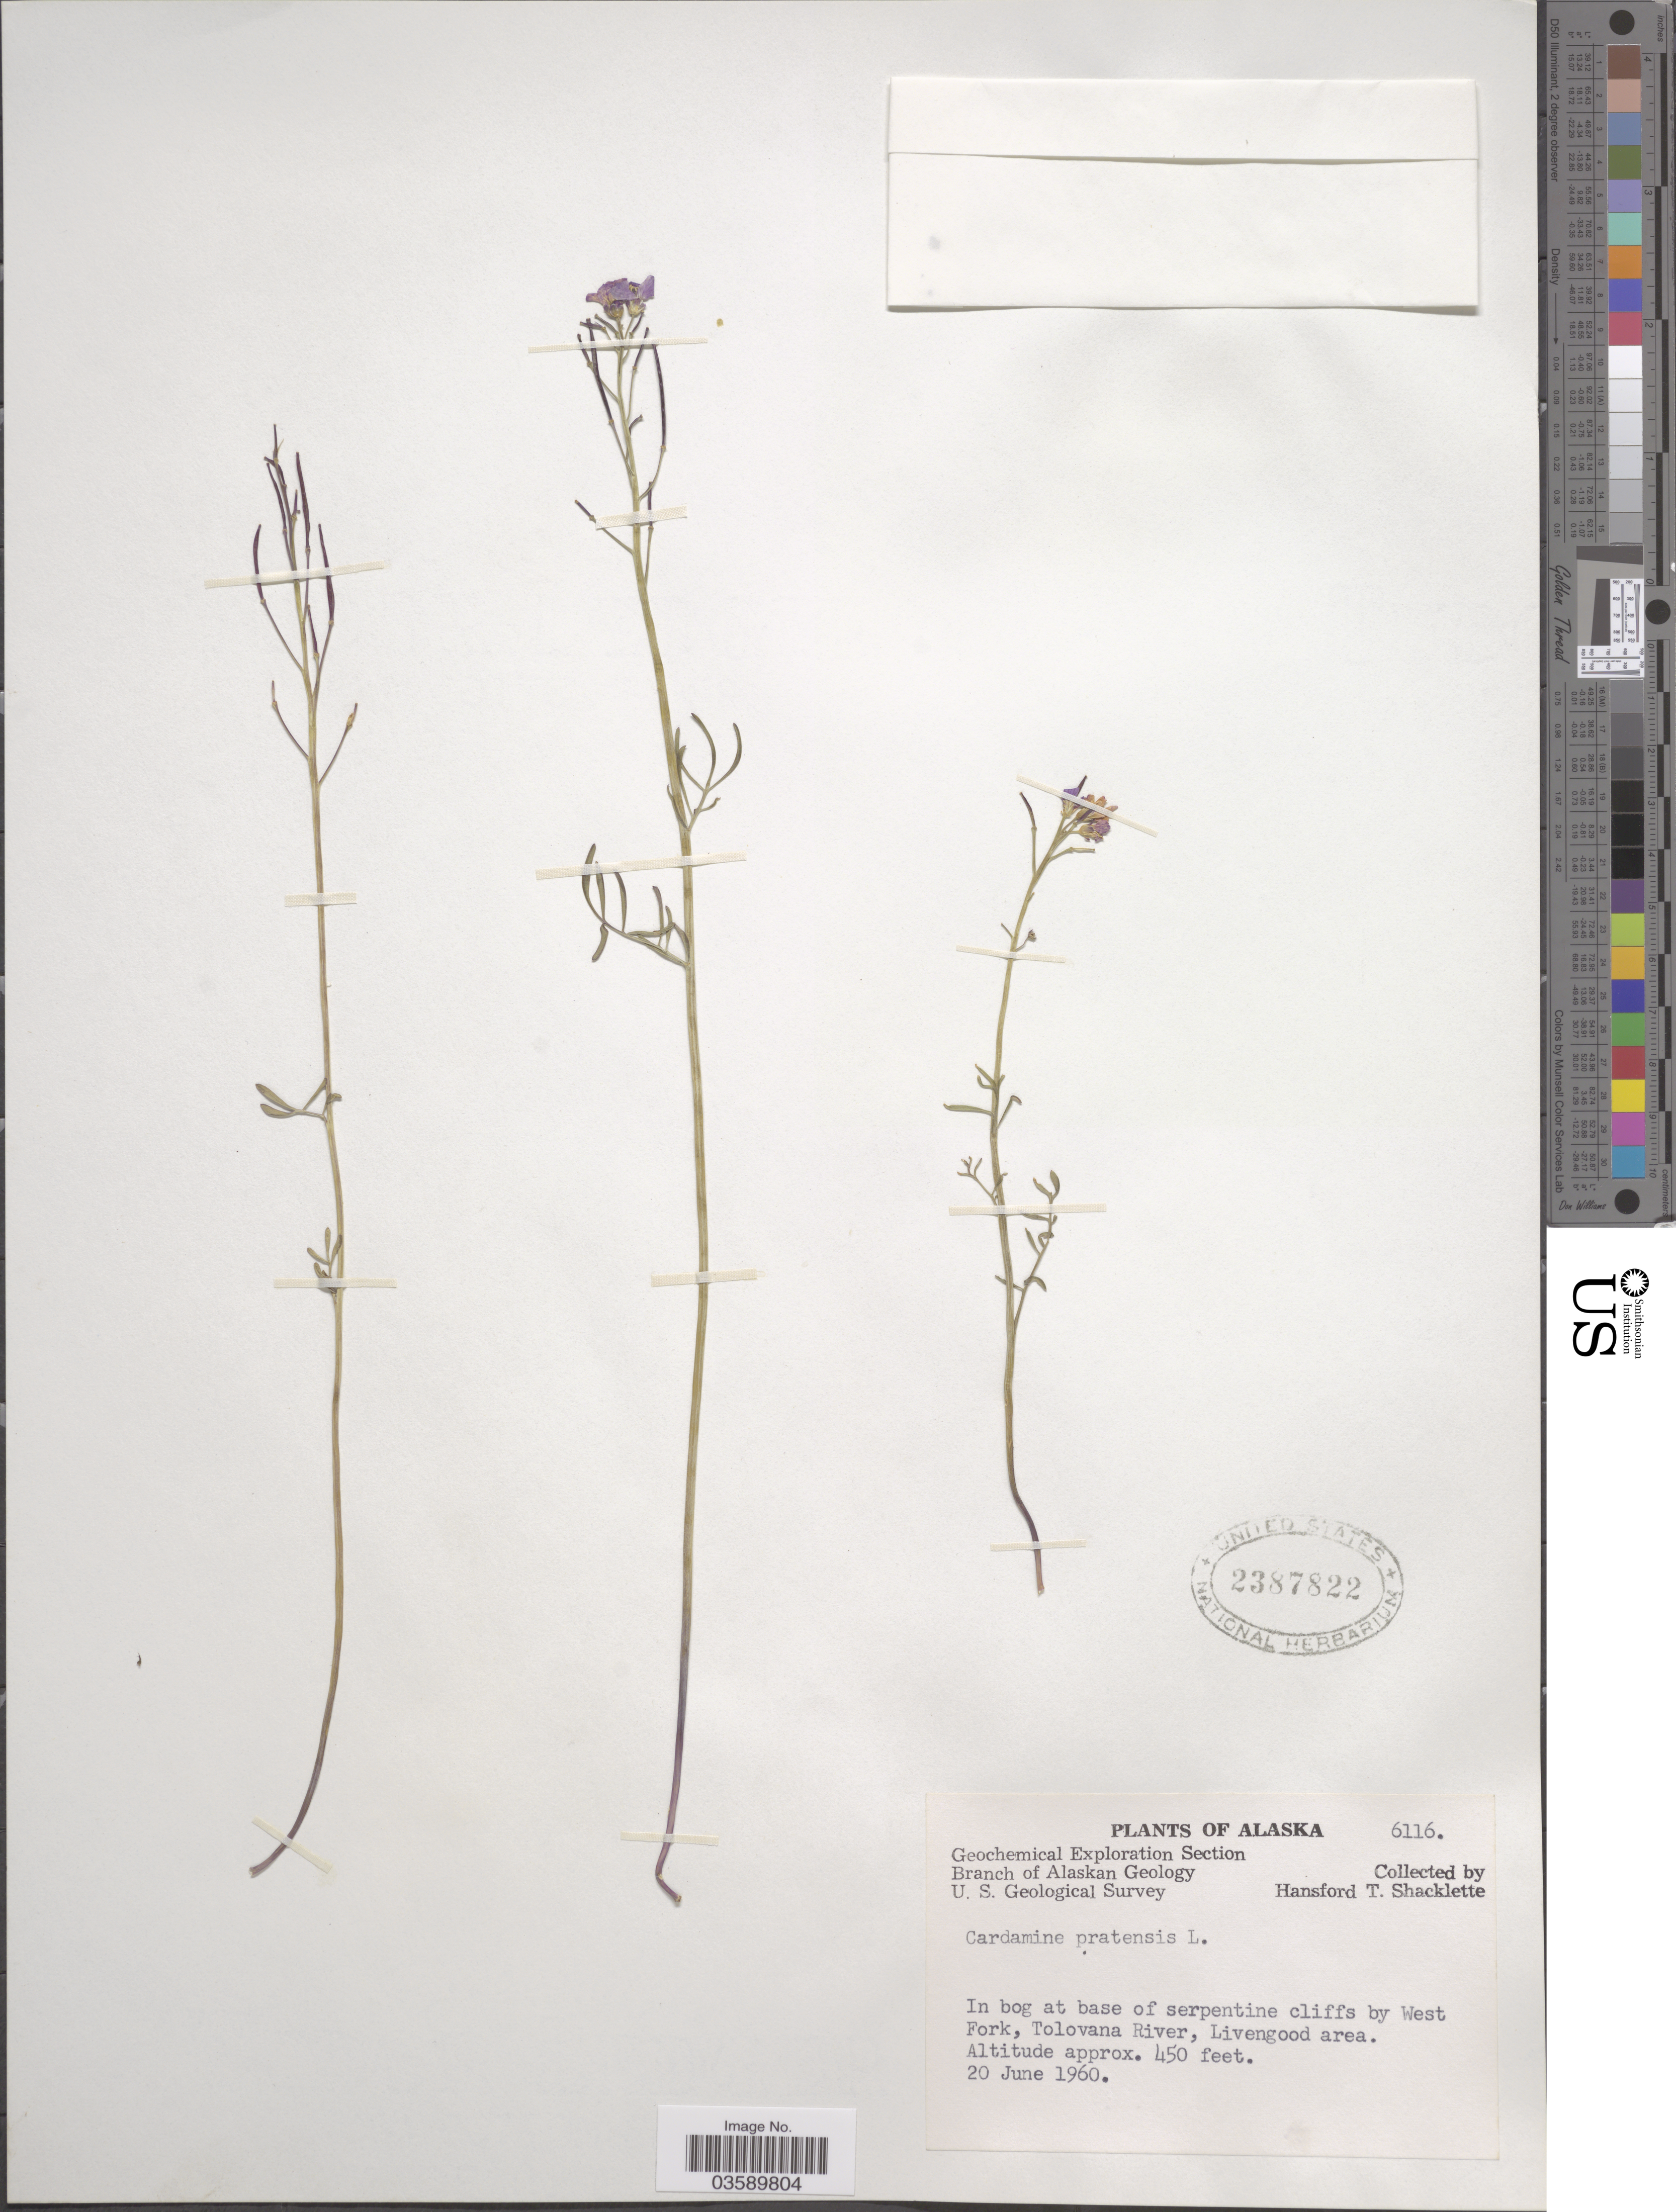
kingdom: Plantae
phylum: Tracheophyta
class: Magnoliopsida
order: Brassicales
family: Brassicaceae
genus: Cardamine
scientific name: Cardamine pratensis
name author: L.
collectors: H. Shacklette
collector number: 6116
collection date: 1960-06-20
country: United States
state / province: Alaska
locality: In bog at base of serpentine cliffs by West Fork, Tolovana River, Livengood area.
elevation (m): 137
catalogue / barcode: US 2387822